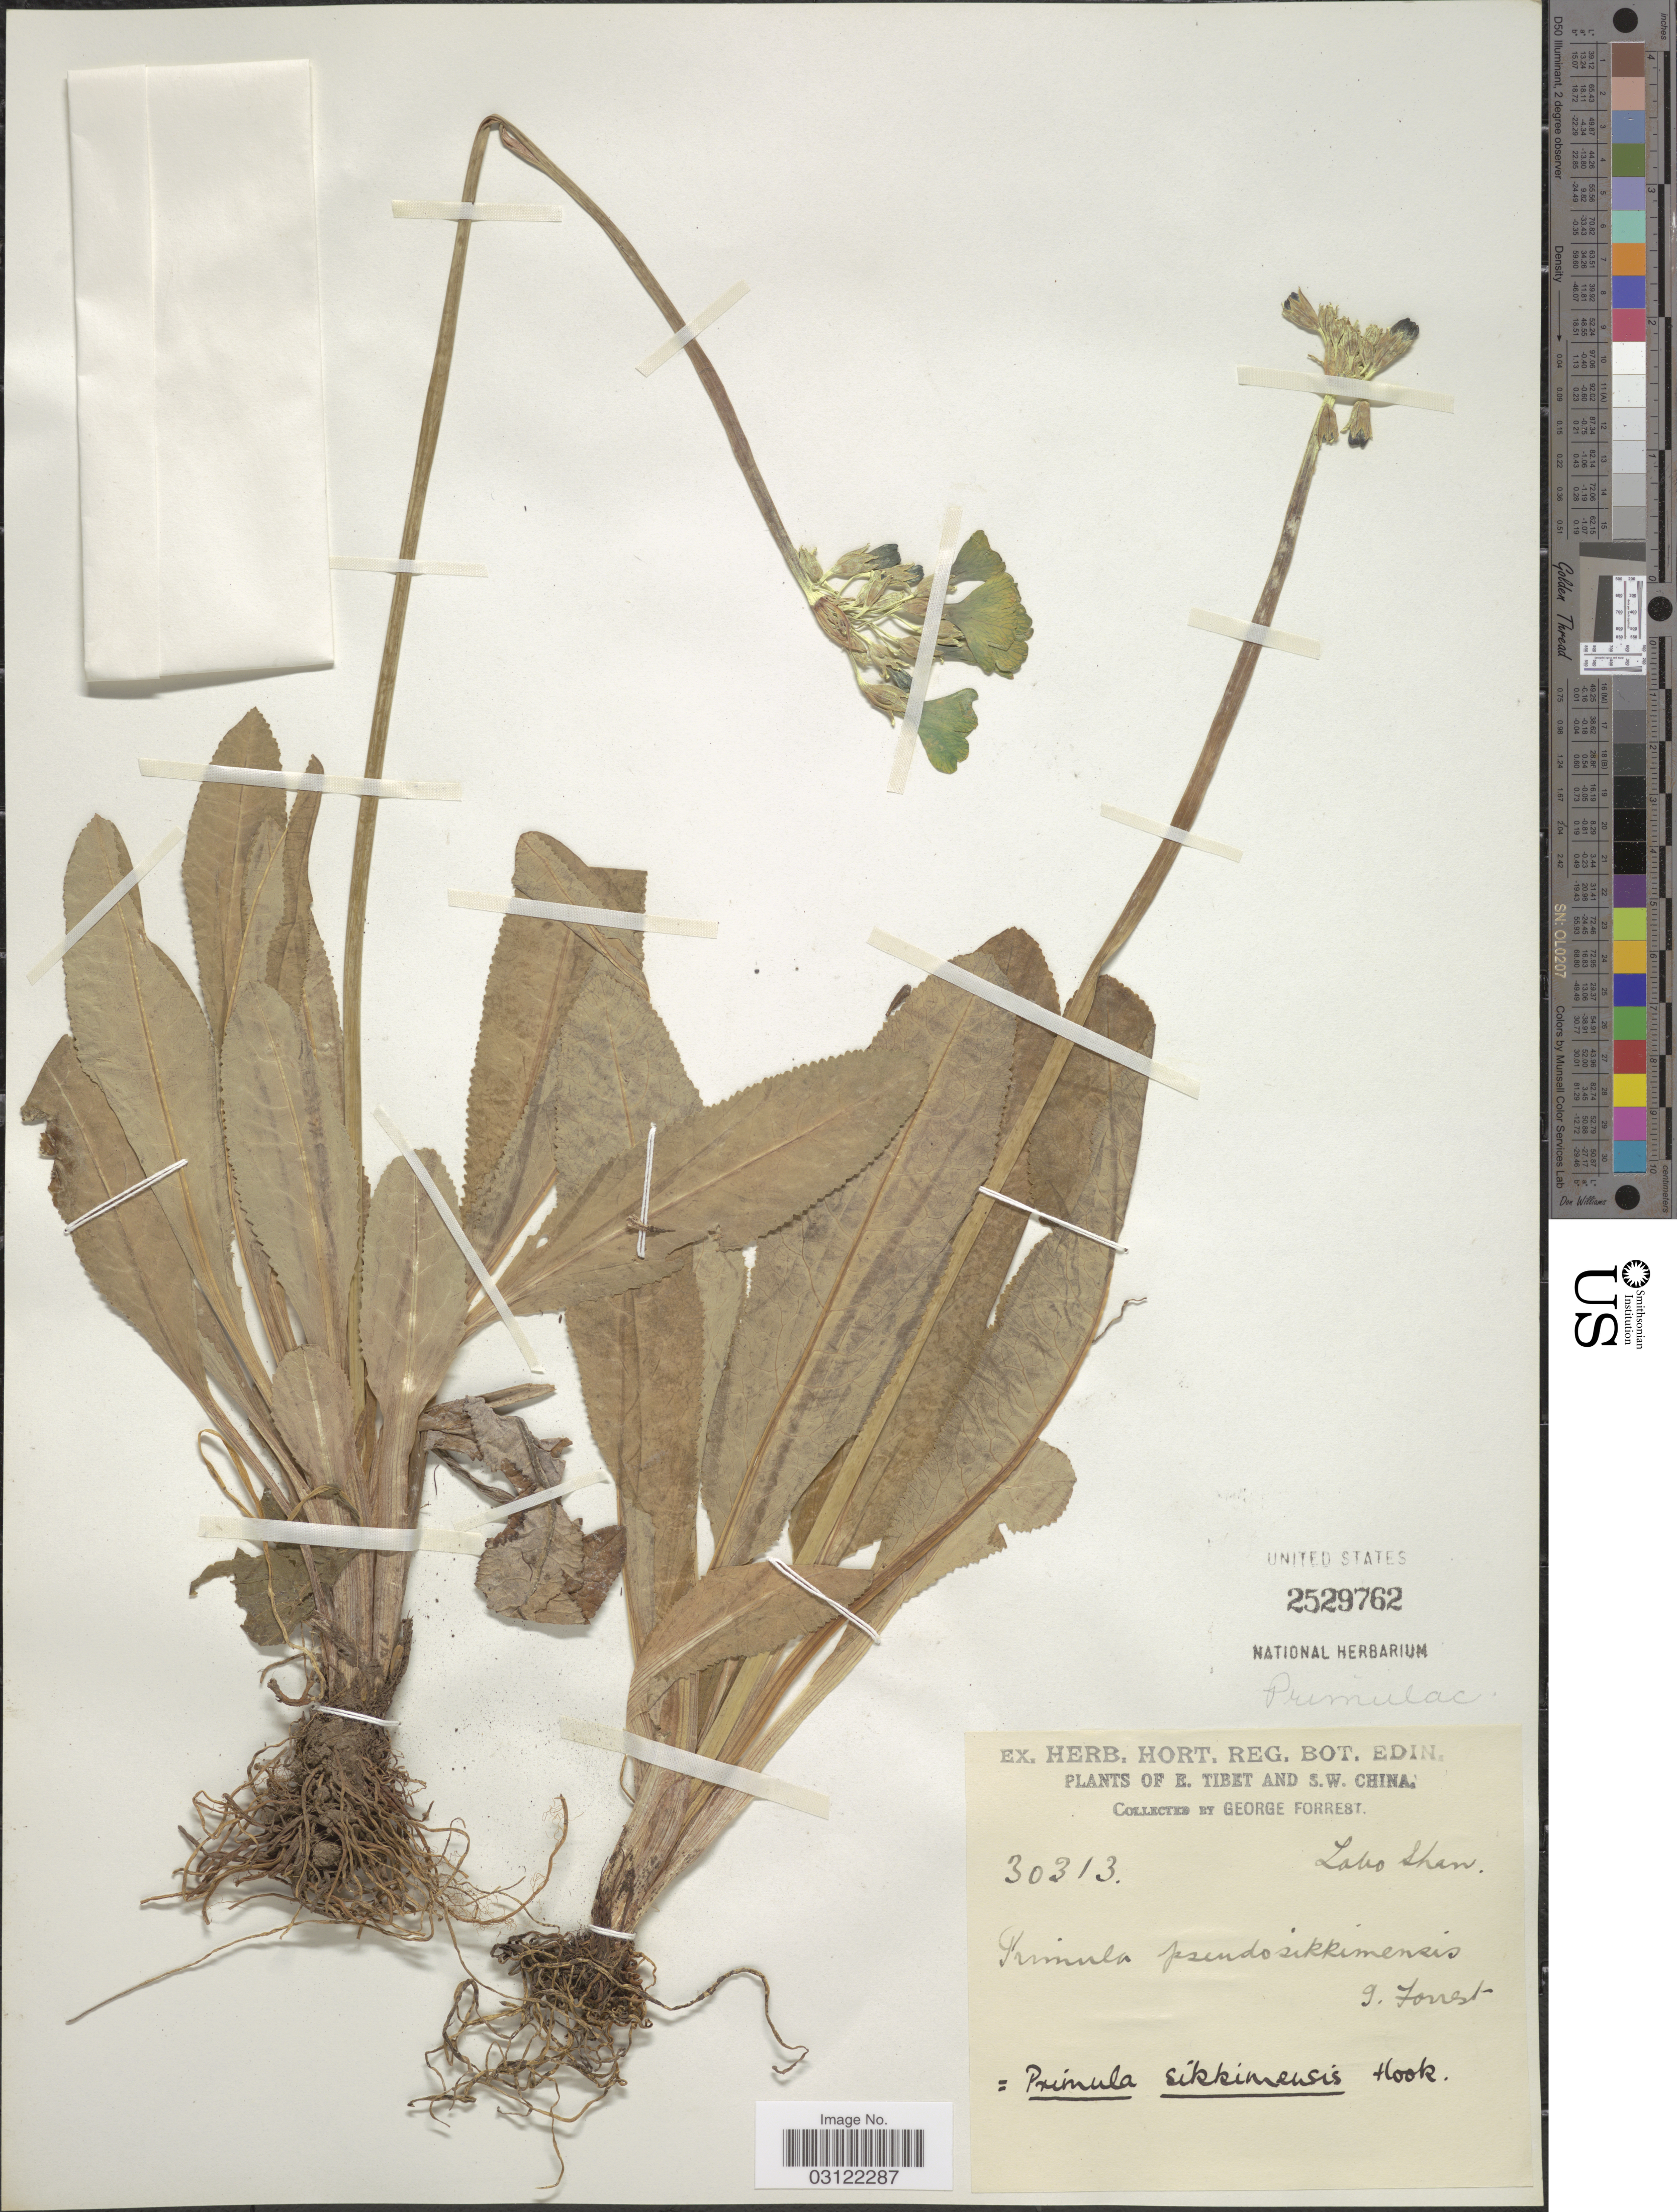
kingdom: Plantae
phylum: Tracheophyta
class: Magnoliopsida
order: Ericales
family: Primulaceae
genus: Primula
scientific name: Primula sikkimensis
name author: Hook.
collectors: G. Forrest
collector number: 30313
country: China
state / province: Xizang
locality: E. Tibet and S. W. China. Lako Shan.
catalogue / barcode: US 2529762